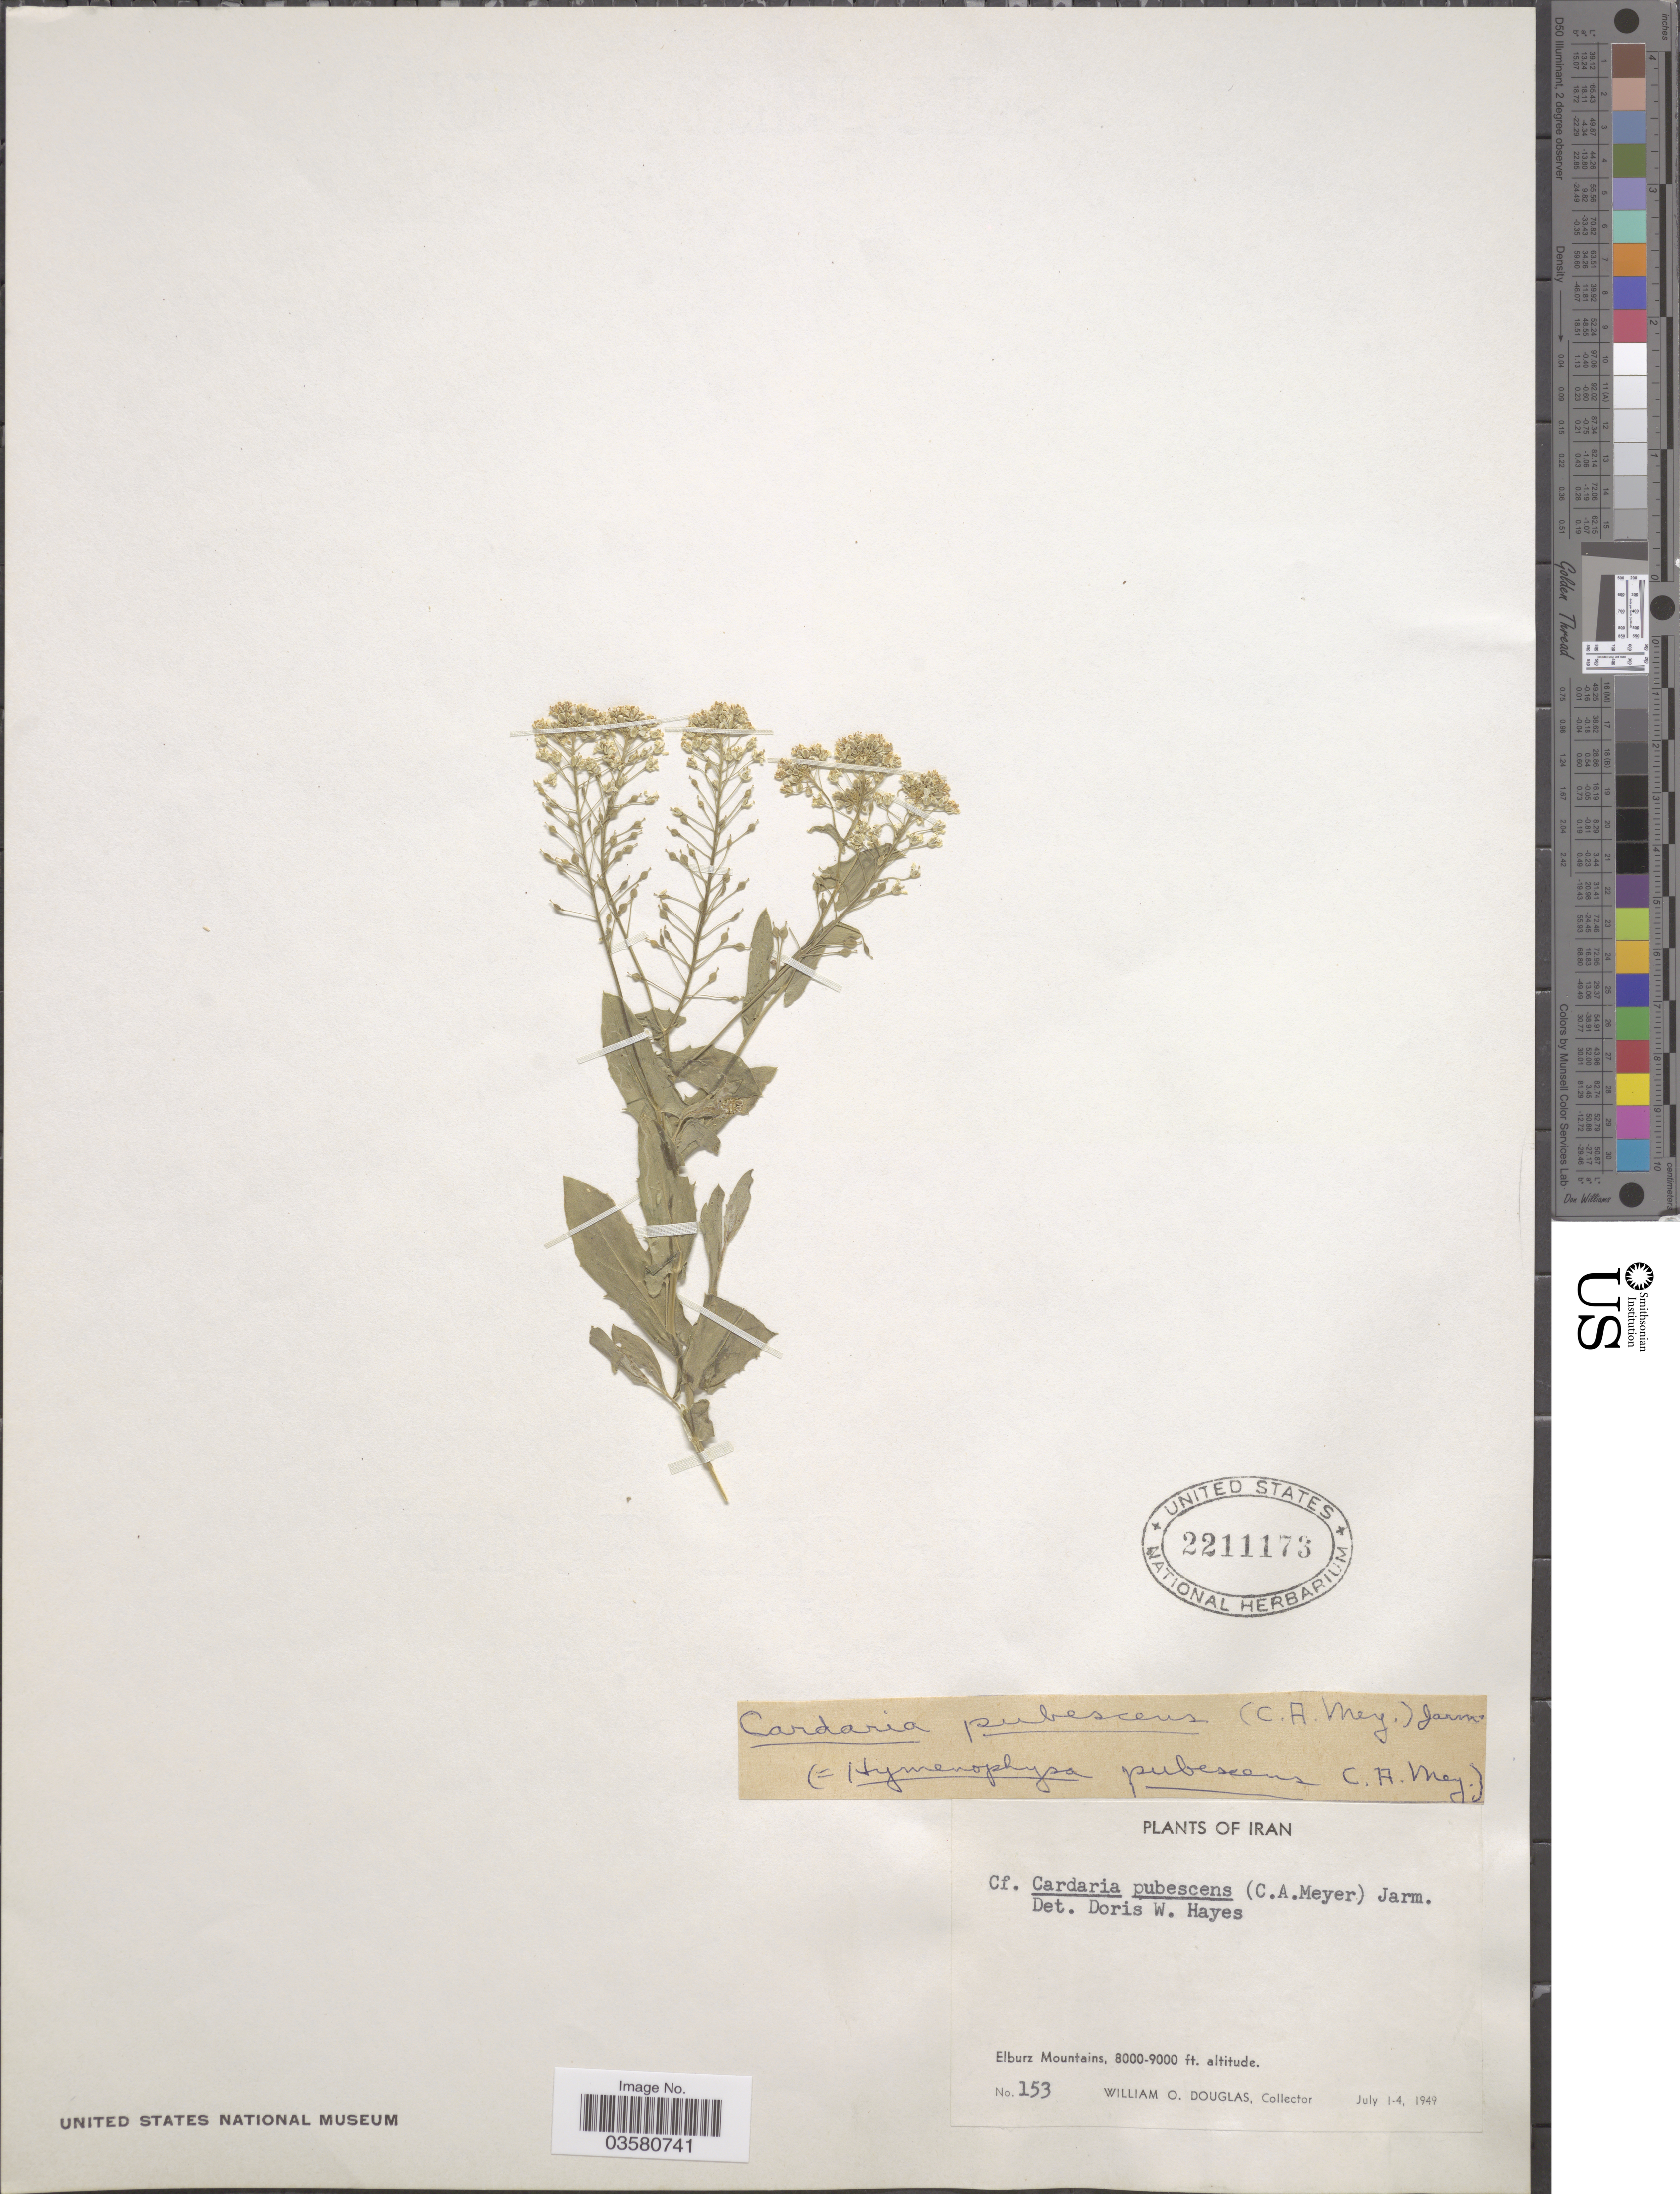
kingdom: Plantae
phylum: Tracheophyta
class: Magnoliopsida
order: Brassicales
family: Brassicaceae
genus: Lepidium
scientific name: Lepidium chalepense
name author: L.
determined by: Strong, Mark T., (BOT), Smithsonian Institution - National Museum of Natural History (UNITED STATES)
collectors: W. Douglas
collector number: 153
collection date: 1949-07-01/1949-07-04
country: Iran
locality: Elburz Mountains.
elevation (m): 2438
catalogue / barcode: US 2211173